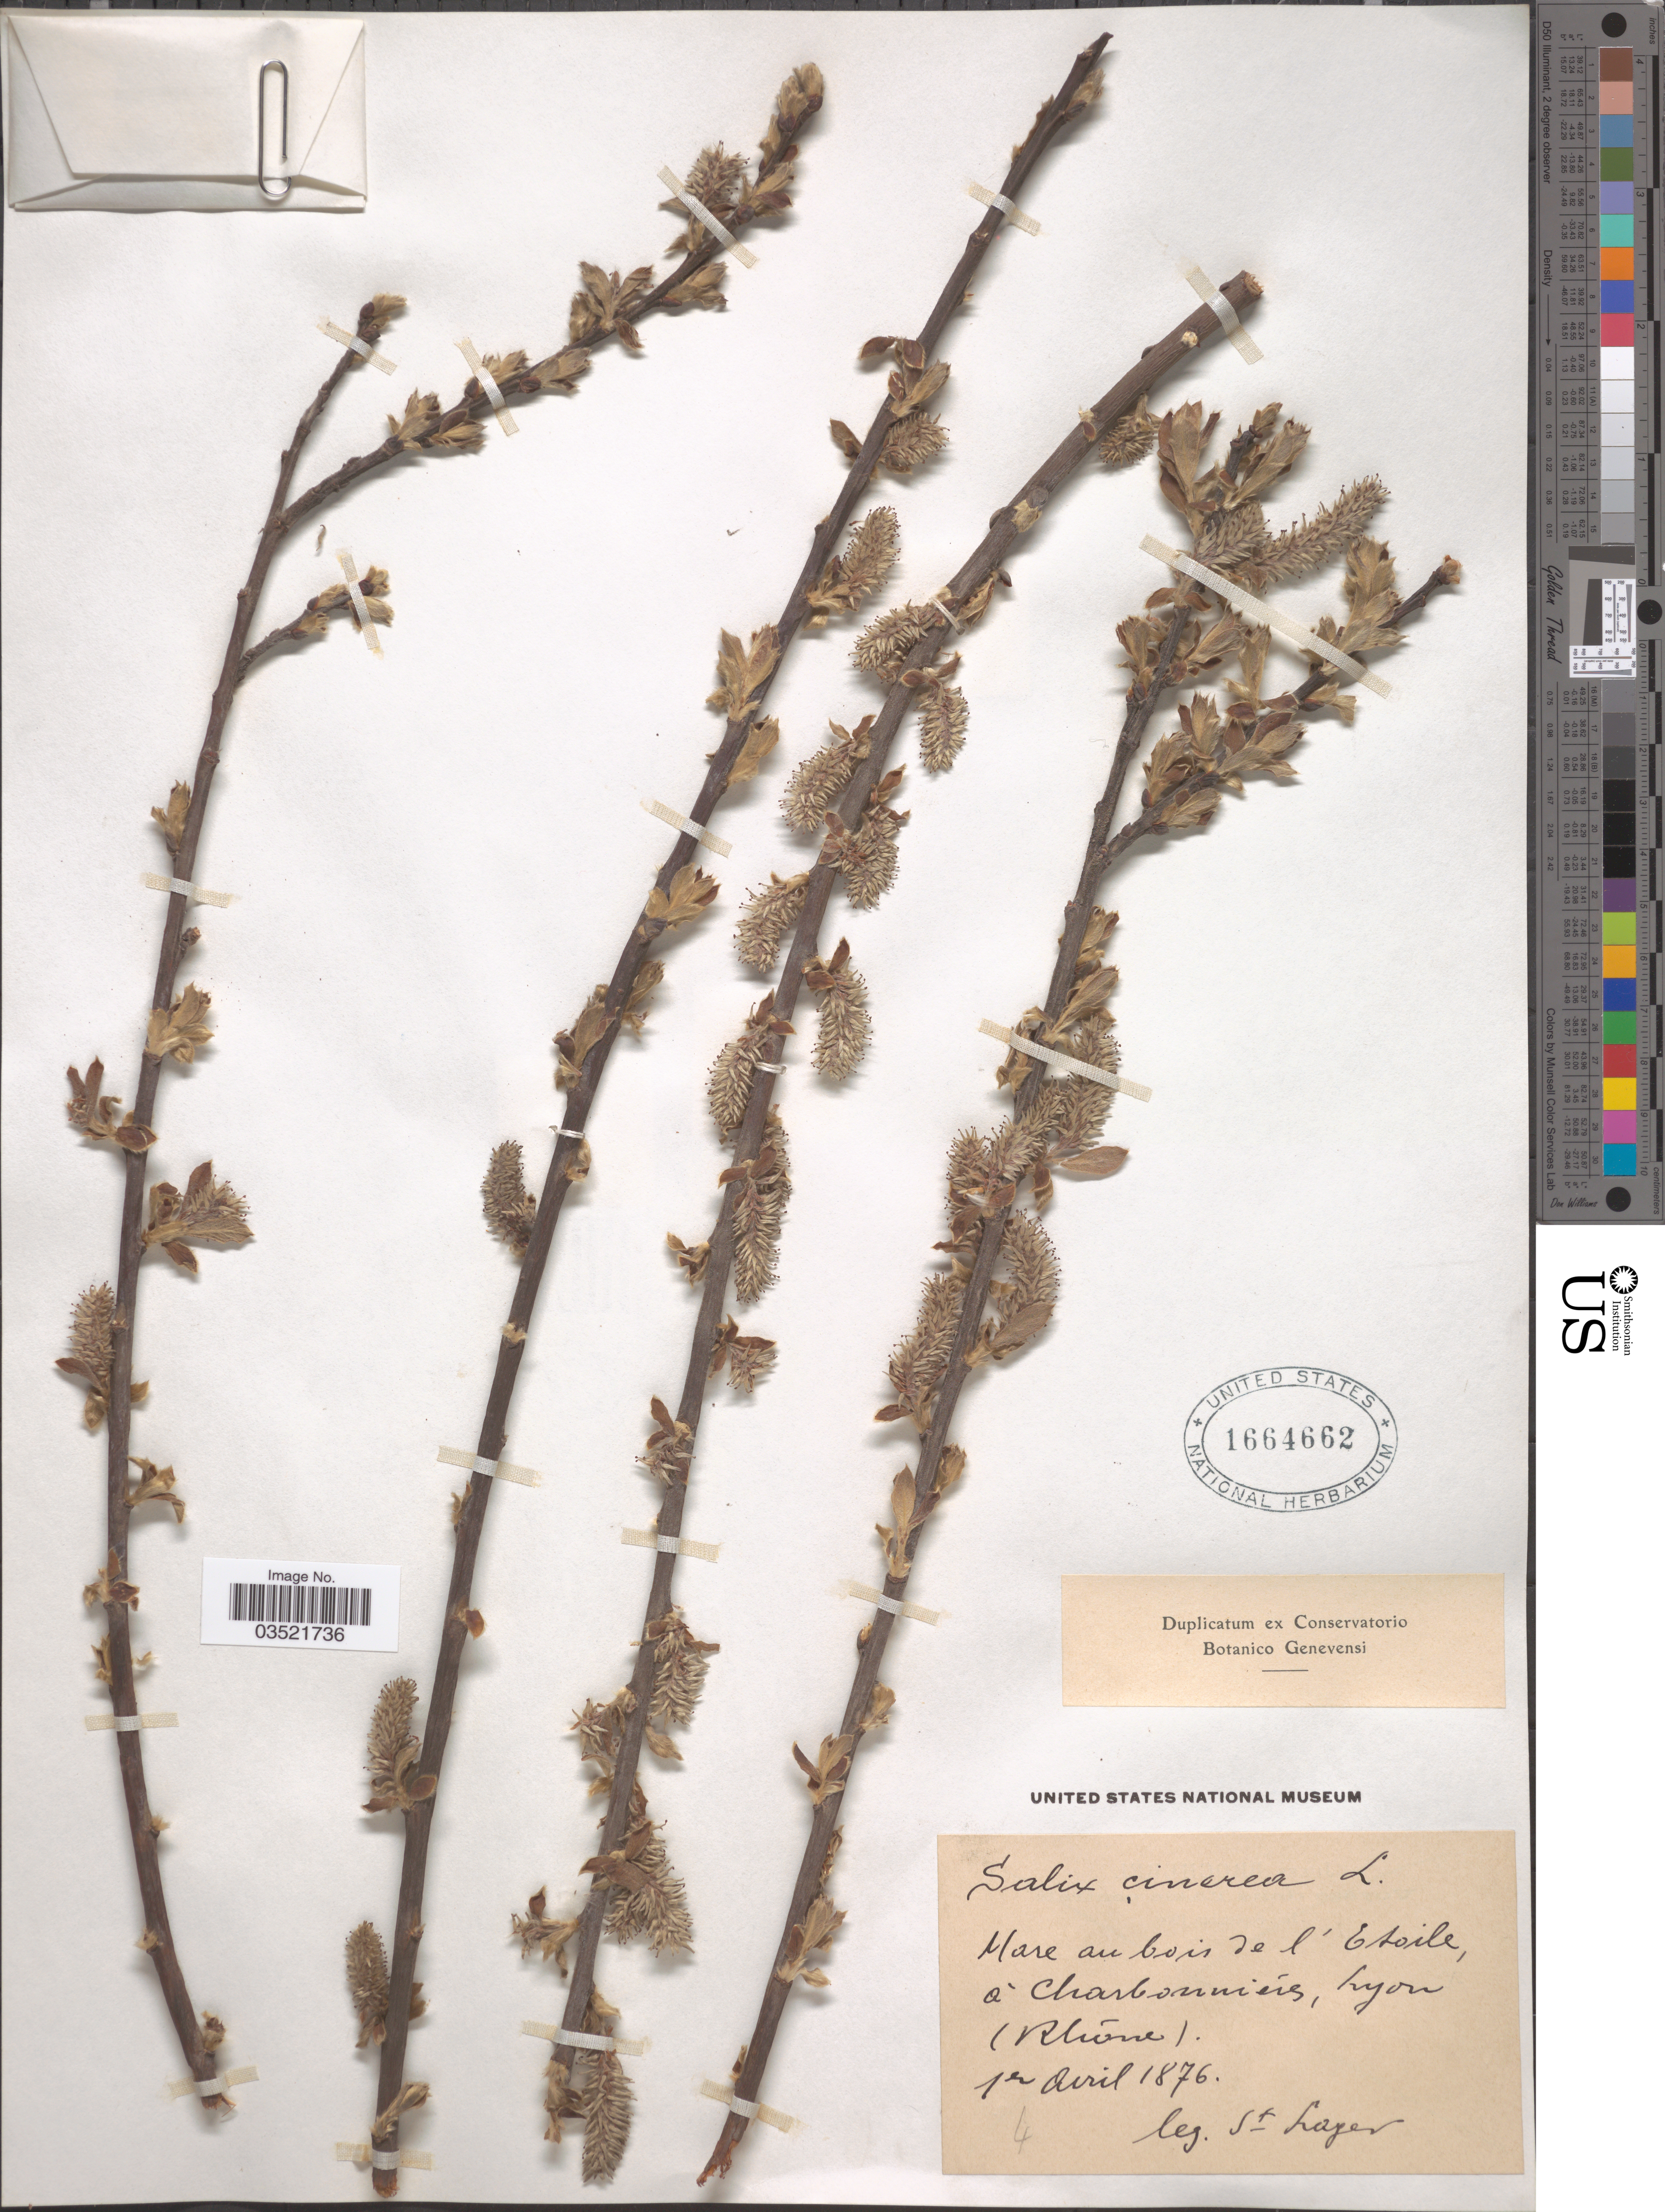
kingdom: Plantae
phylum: Tracheophyta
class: Magnoliopsida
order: Malpighiales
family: Salicaceae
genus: Salix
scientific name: Salix cinerea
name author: L.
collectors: -. St. Lager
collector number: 4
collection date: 1876-04-01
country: France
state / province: Auvergne-Rhône-Alpes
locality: Hare au bois de l' Etoile, á Charbonniérs, Lyon (Rhône)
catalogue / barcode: US 1664662